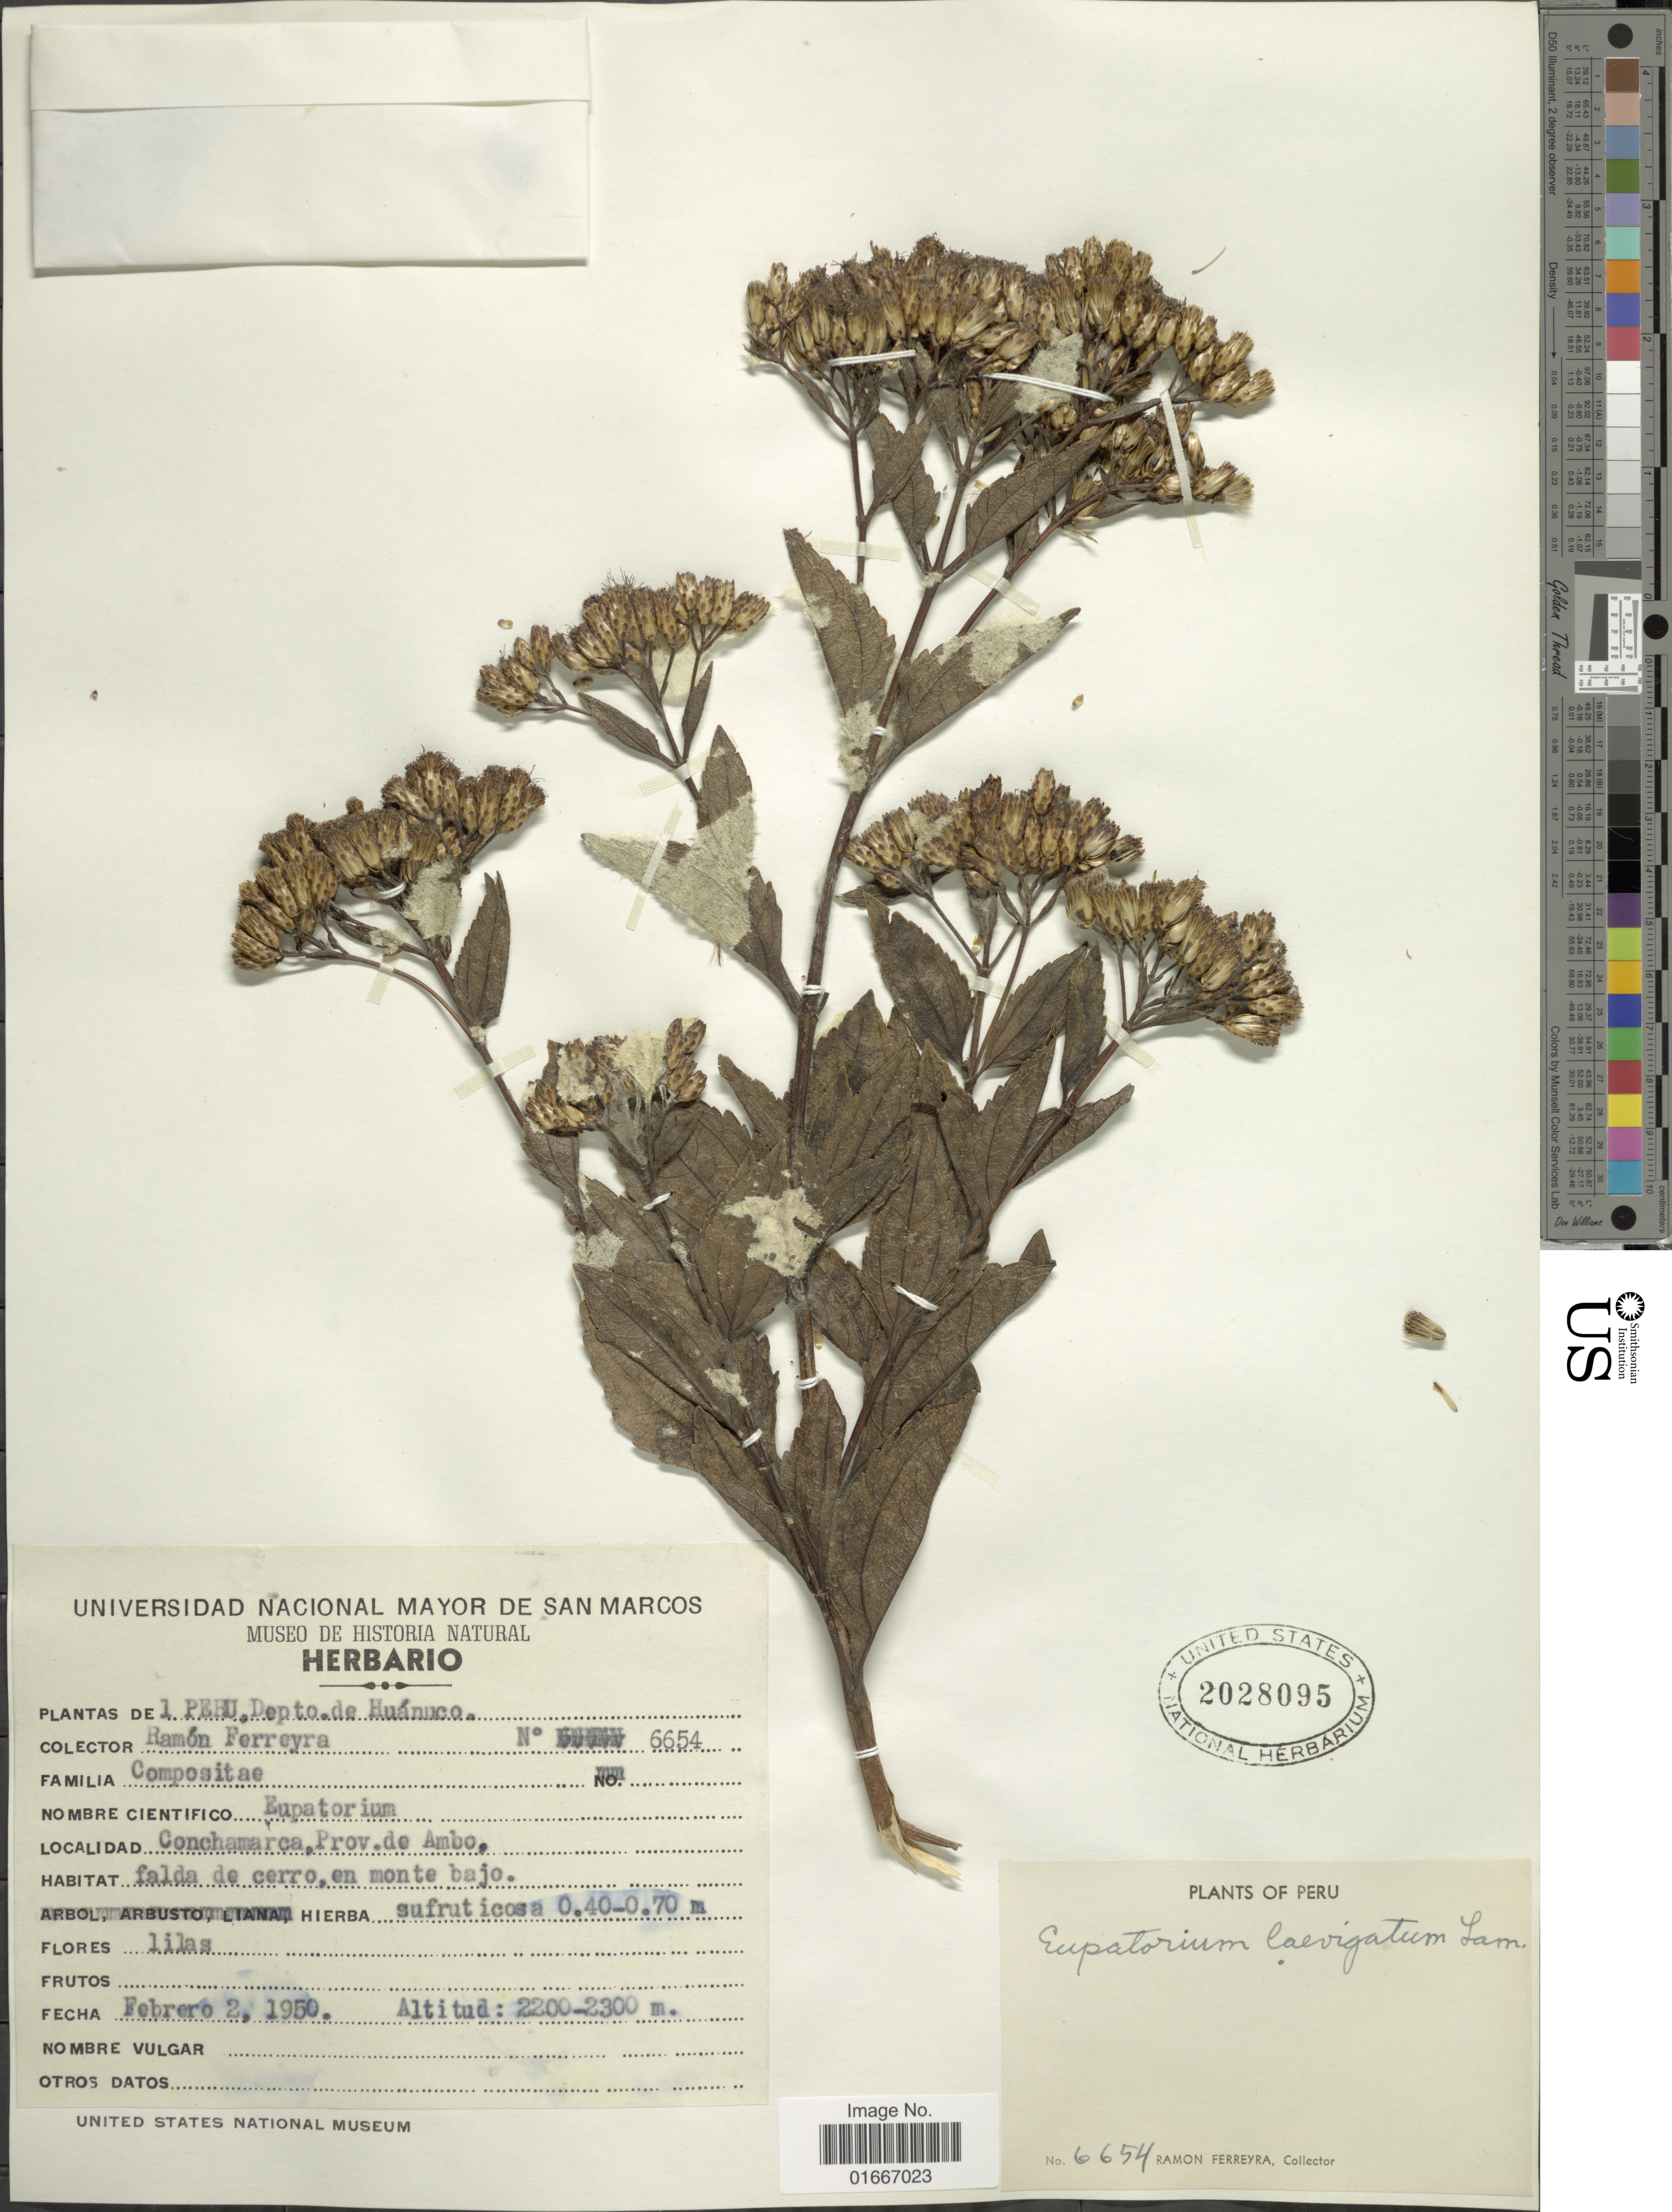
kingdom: Plantae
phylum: Tracheophyta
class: Magnoliopsida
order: Asterales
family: Asteraceae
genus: Chromolaena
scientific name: Chromolaena laevigata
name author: (Lam.) R.M. King & H. Rob.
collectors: R. A. Ferreyra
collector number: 6654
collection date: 1950-02-02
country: Peru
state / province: Huánuco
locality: Conchamarca, Prov. de Ambo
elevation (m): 2200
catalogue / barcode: US 2028095